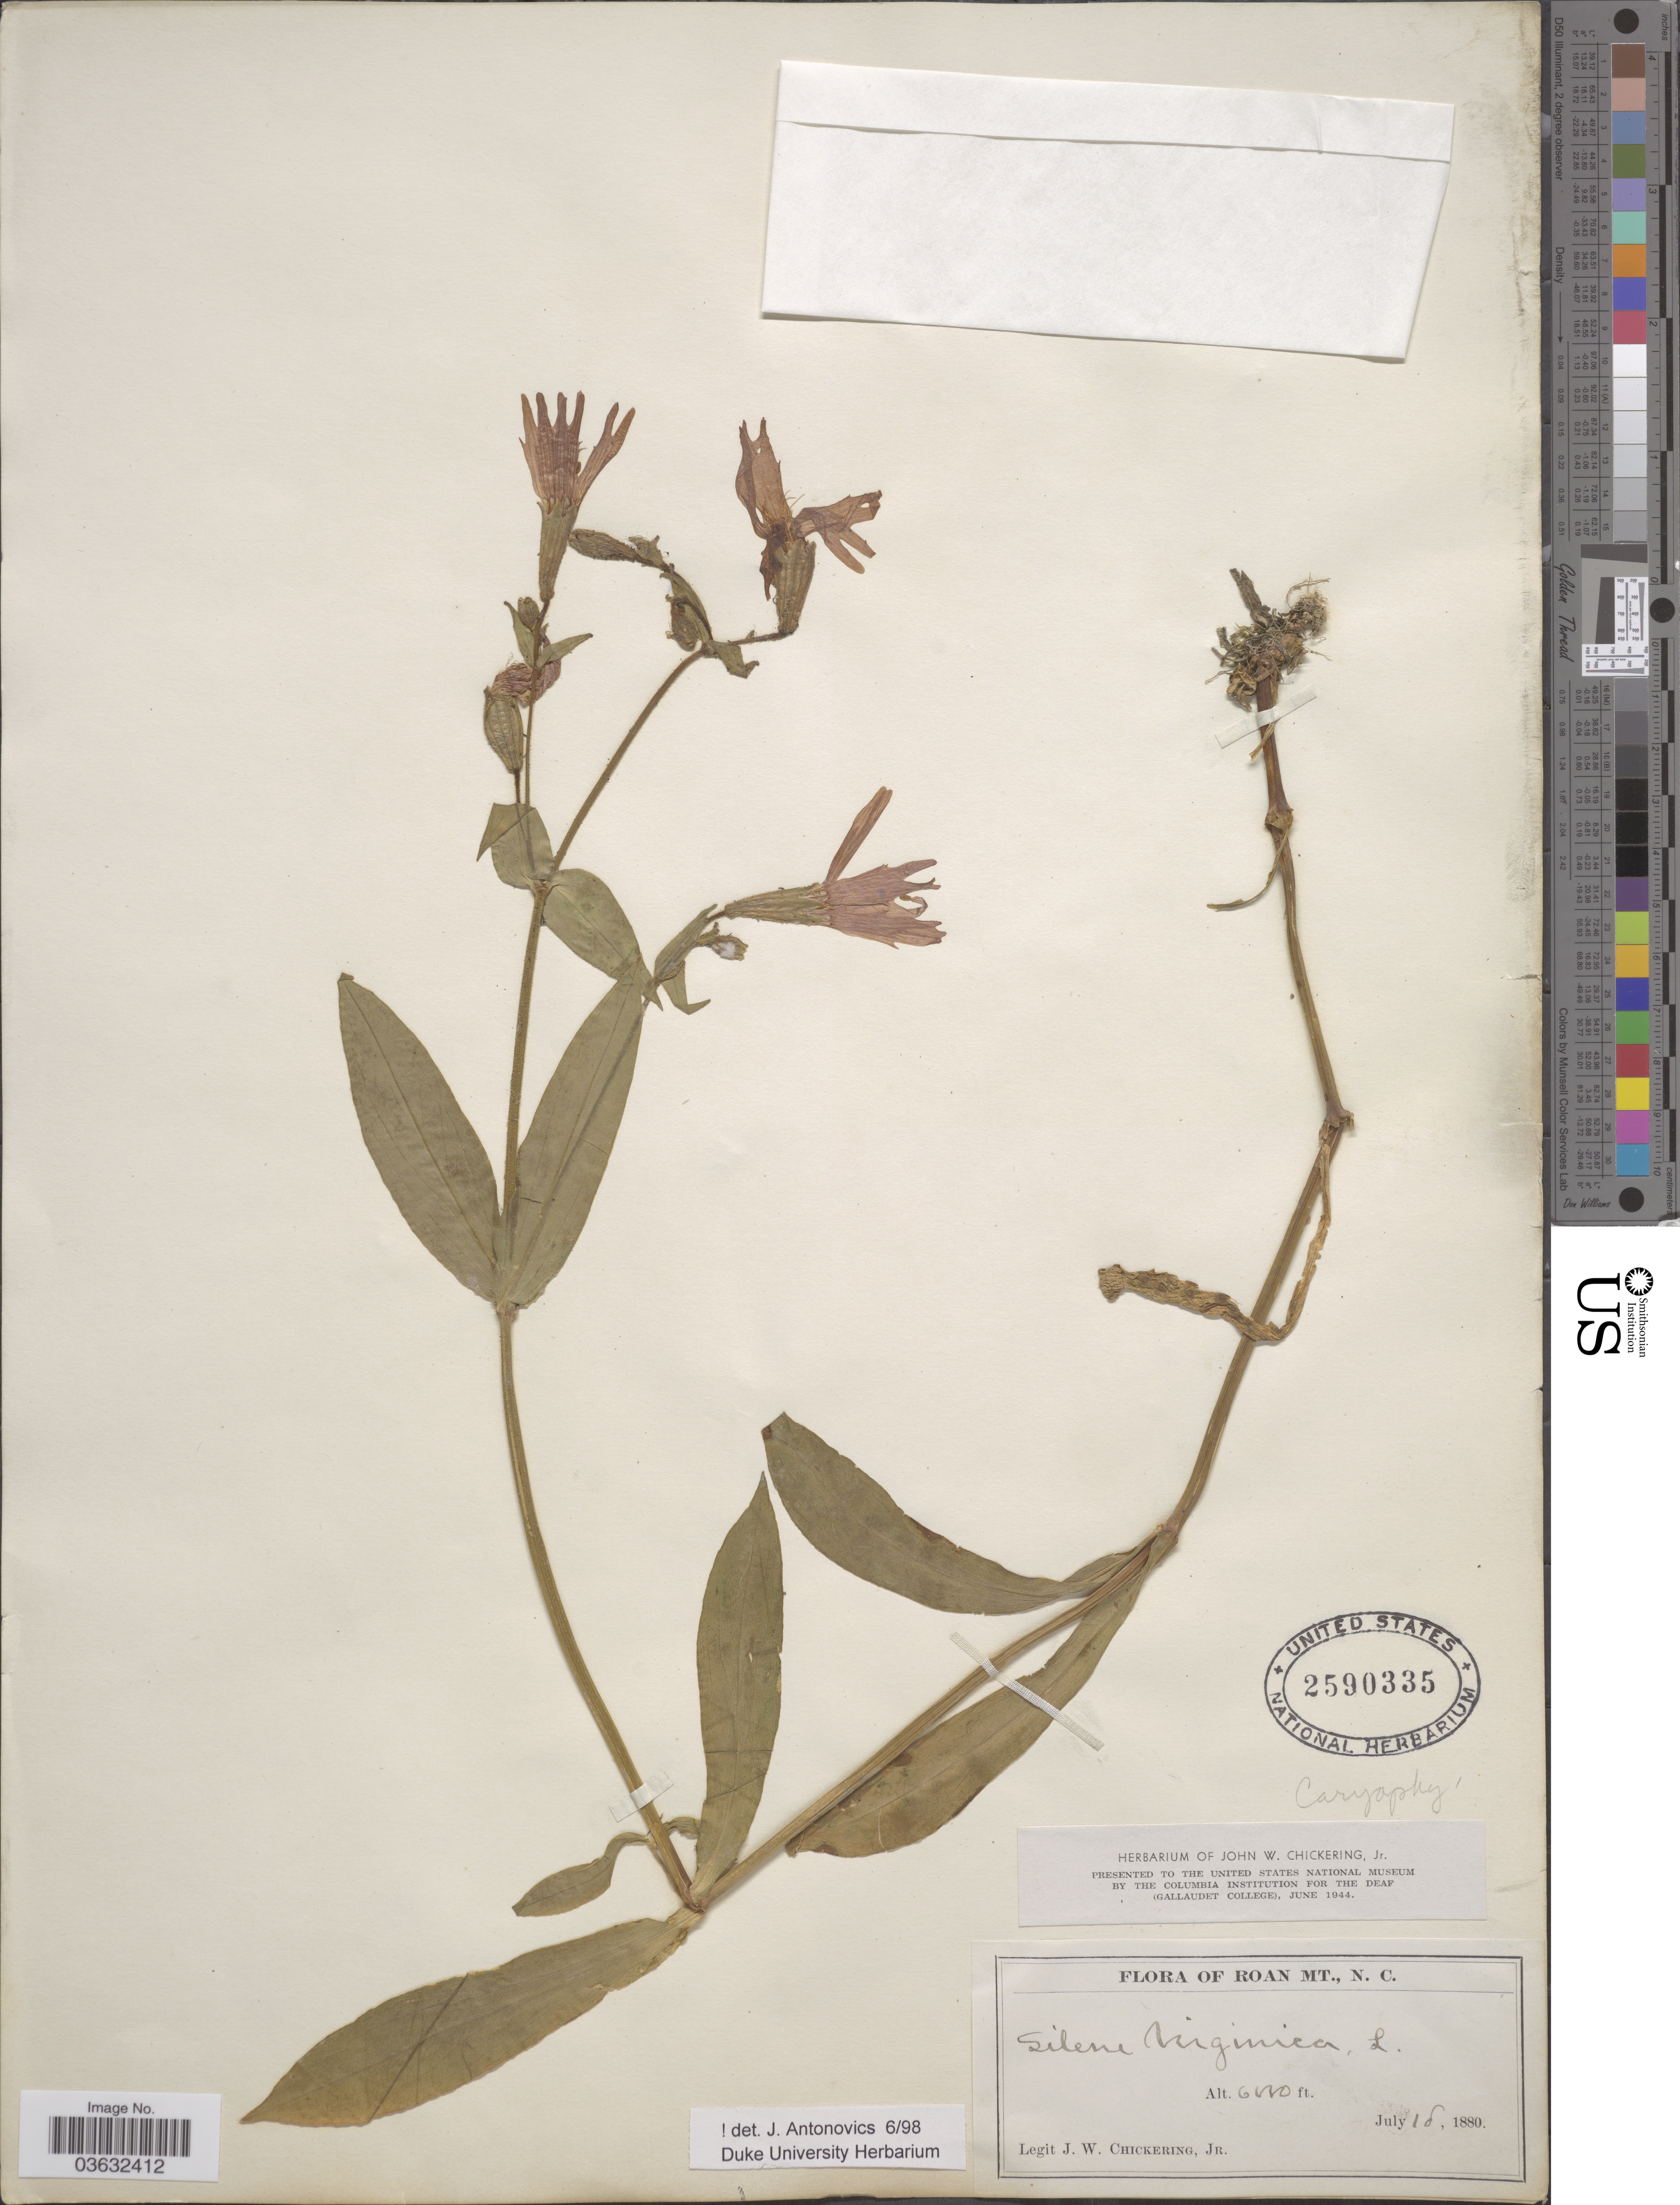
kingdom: Plantae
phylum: Tracheophyta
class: Magnoliopsida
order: Caryophyllales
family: Caryophyllaceae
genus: Silene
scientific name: Silene virginica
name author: L.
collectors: J. W. Chickering Jr.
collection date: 1880-07-18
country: United States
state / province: North Carolina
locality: Roan Mt.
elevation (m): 1829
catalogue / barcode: US 2590335